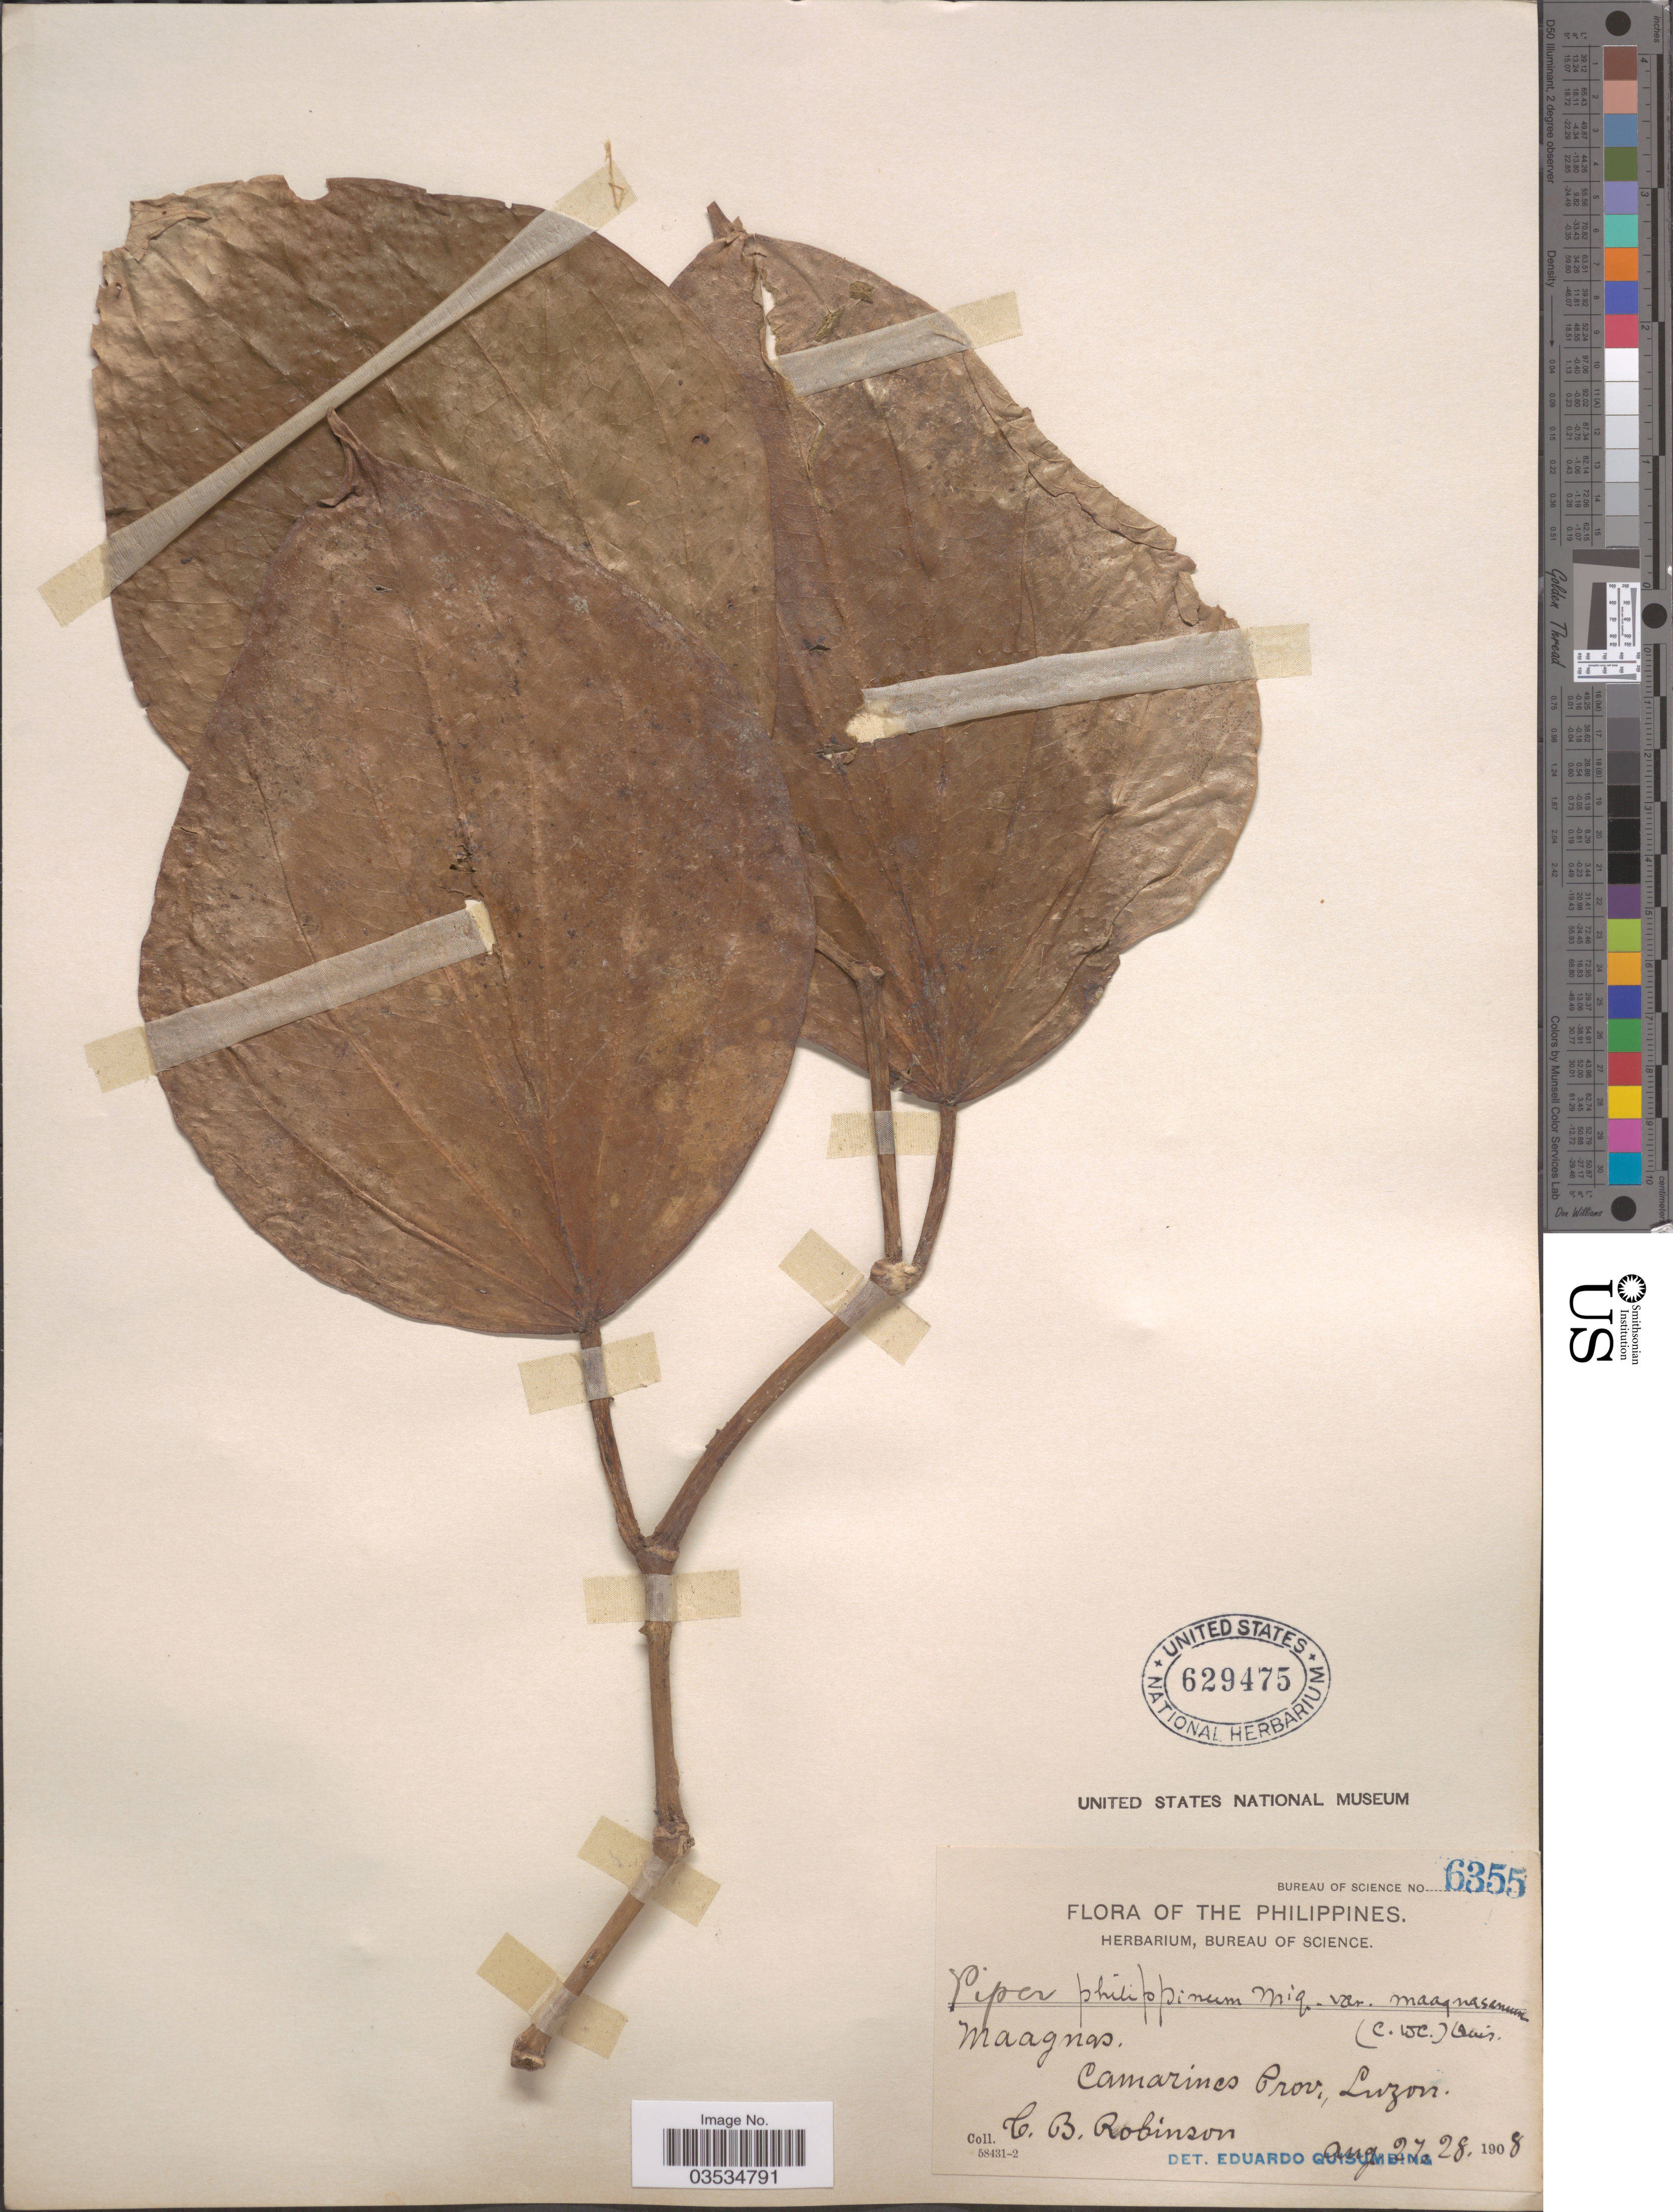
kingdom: Plantae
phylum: Tracheophyta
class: Magnoliopsida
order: Piperales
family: Piperaceae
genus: Piper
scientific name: Piper philippinum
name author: Miq.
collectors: C. Robinson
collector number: Bureau of Science 6355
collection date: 1908-08-27/1908-08-28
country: Philippines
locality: Maagnas. Camarines Prov., Luzon.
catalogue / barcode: US 629475